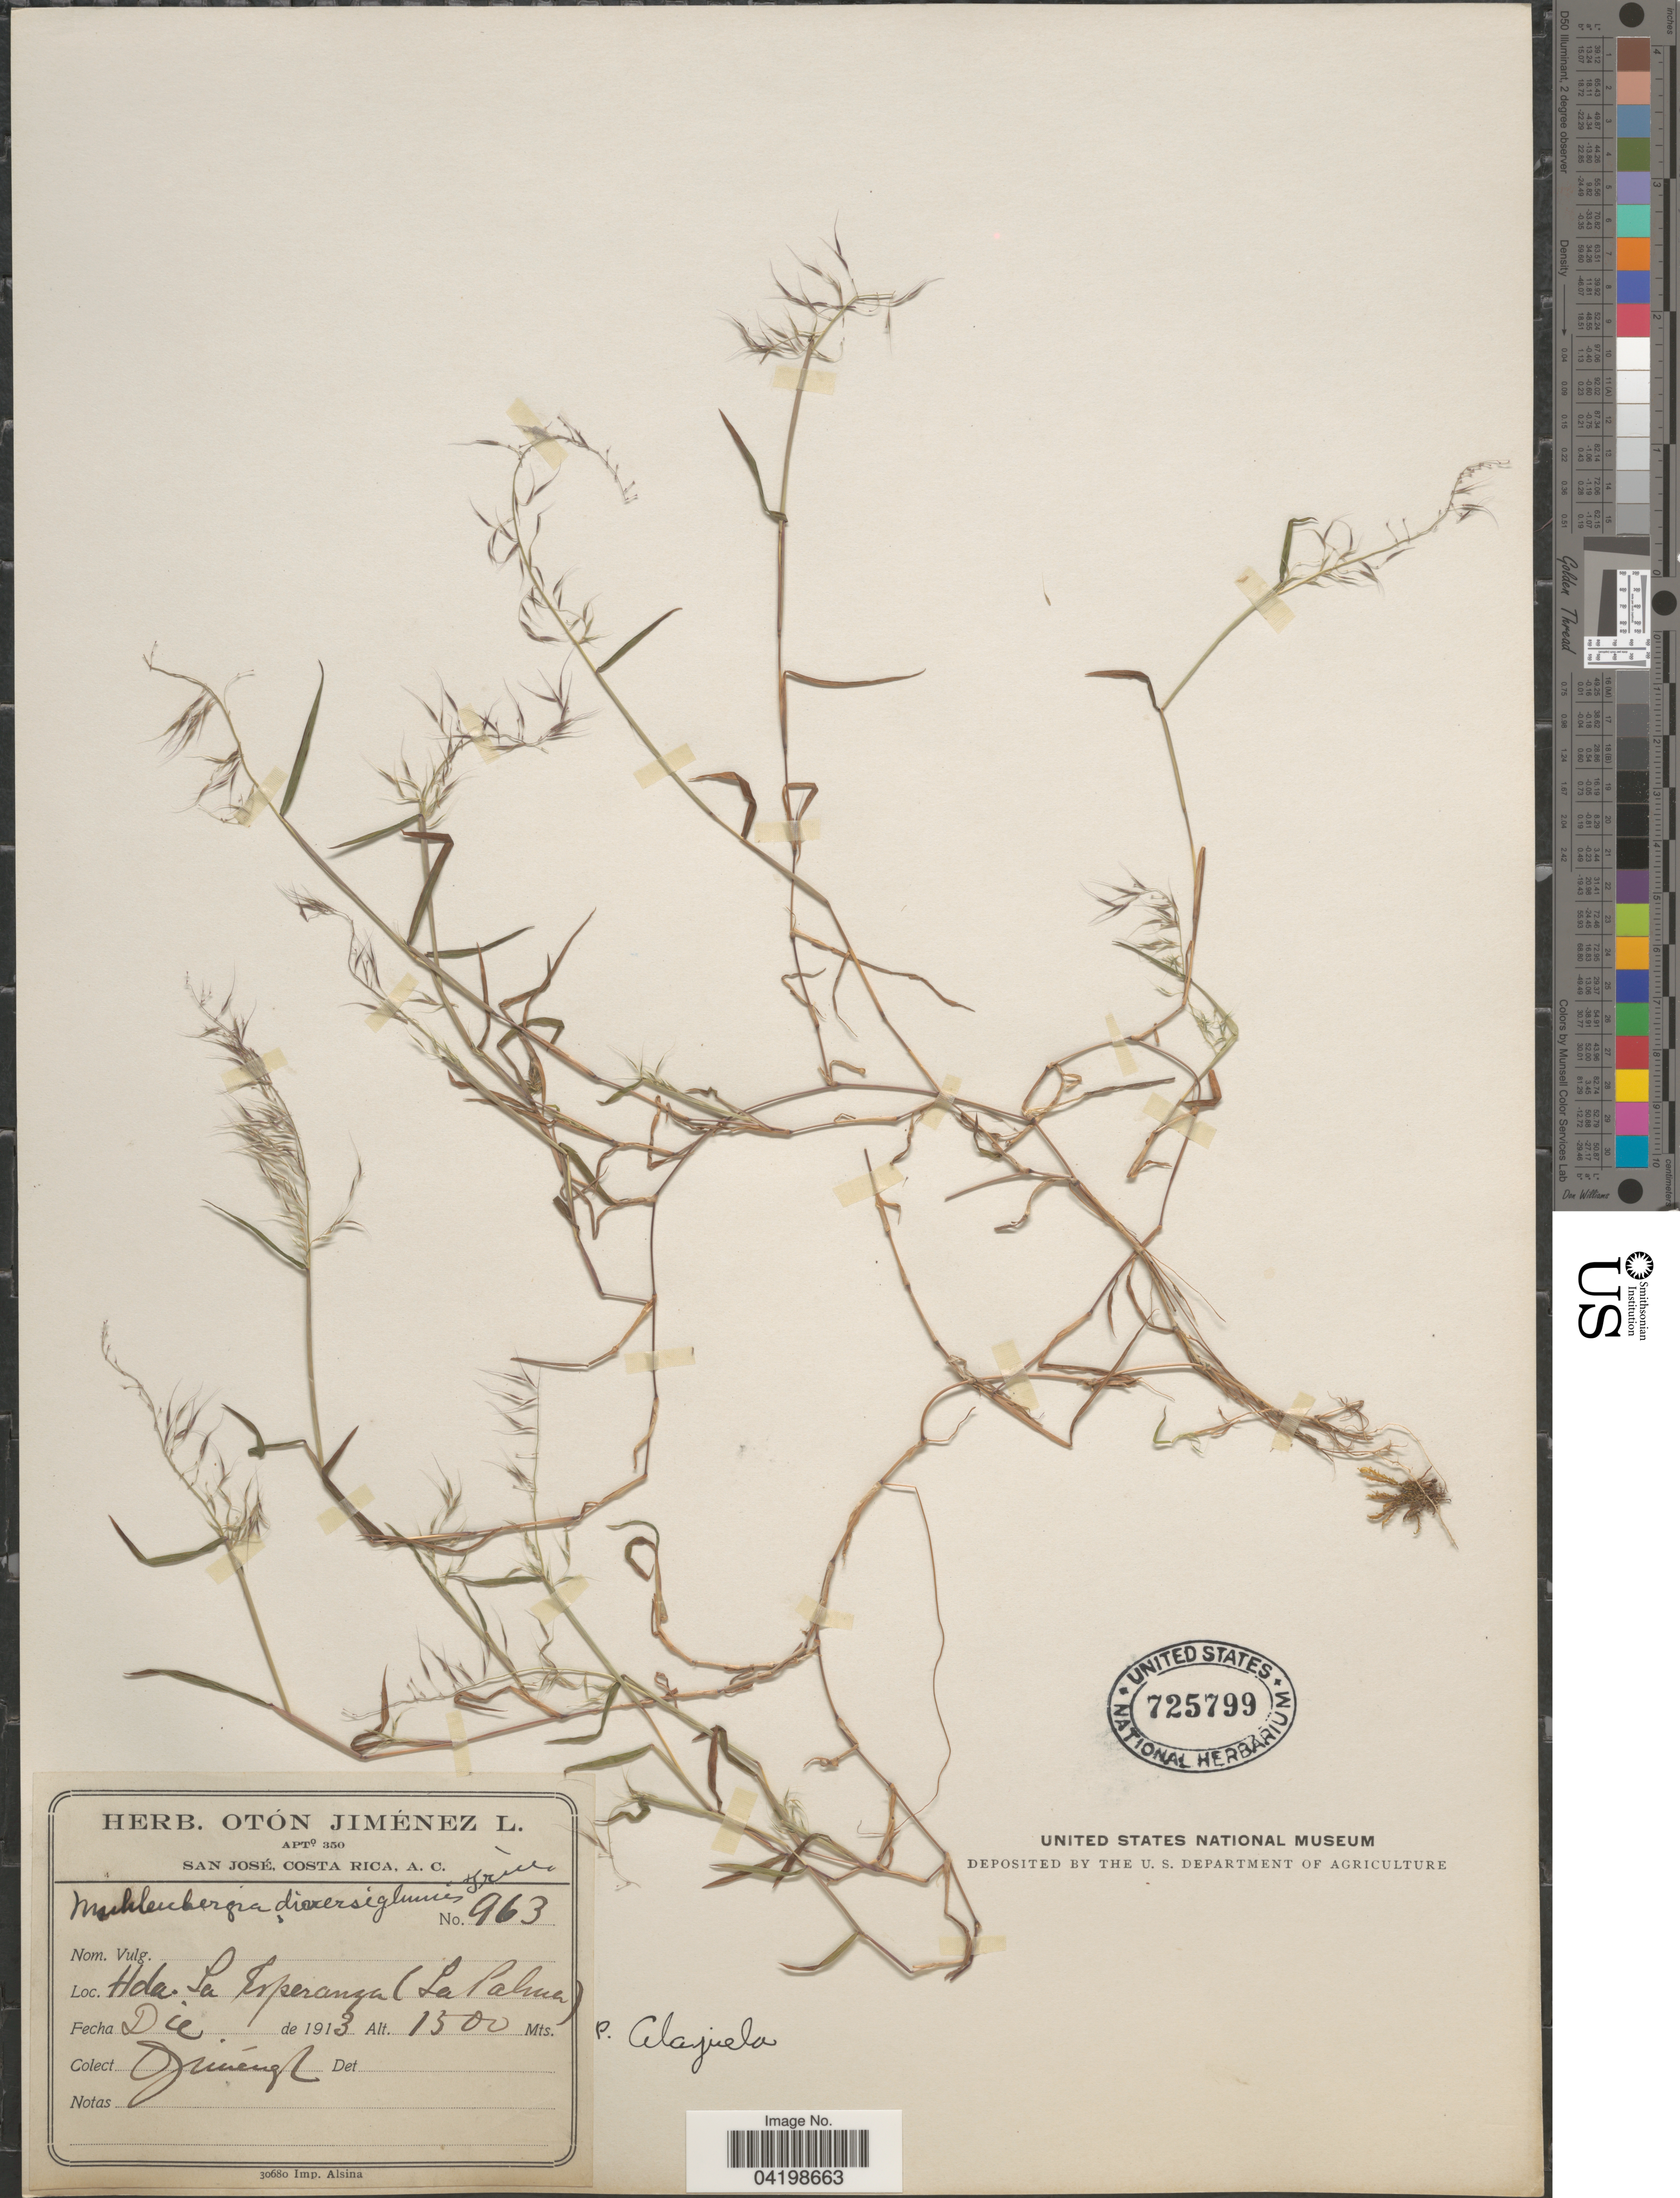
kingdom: Plantae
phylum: Tracheophyta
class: Liliopsida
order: Poales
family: Poaceae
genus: Muhlenbergia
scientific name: Muhlenbergia diversiglumis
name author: Trin.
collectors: O. Jimenez L.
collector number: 963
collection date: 1913-12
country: Costa Rica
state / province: Alajuela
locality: Hda. La Esperanza (La Palma)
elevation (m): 1500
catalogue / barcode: US 725799